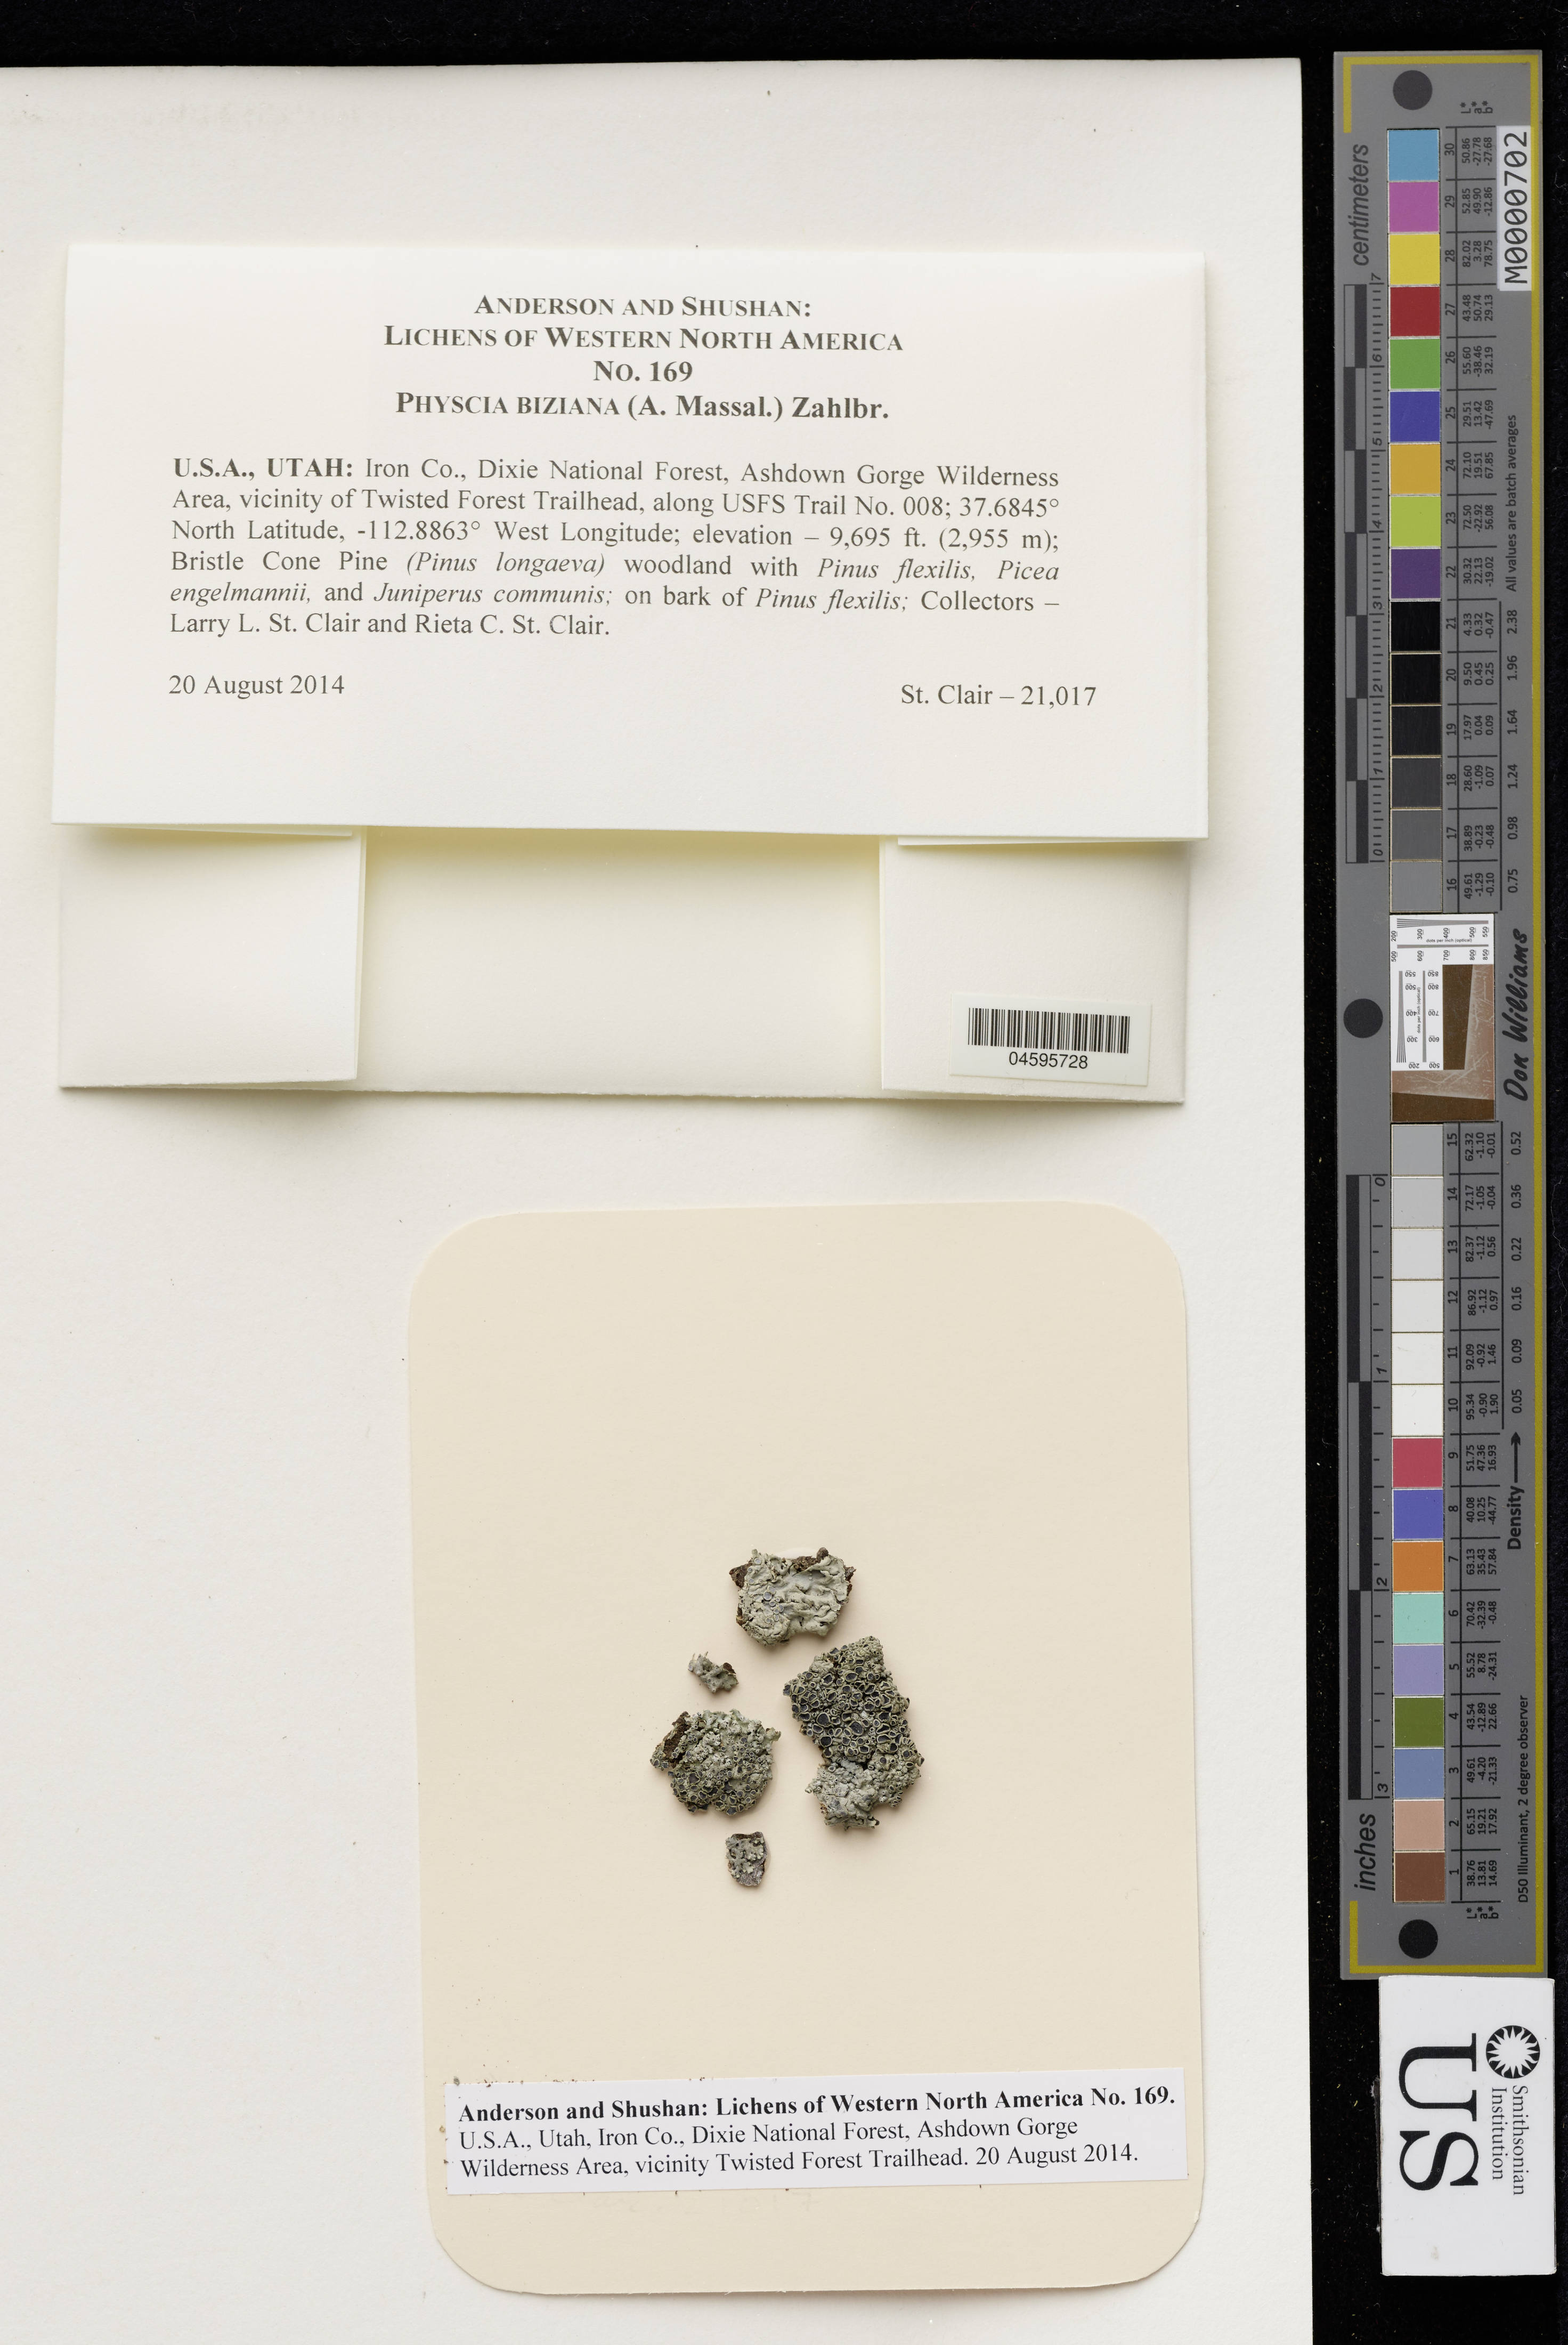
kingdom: Fungi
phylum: Ascomycota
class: Lecanoromycetes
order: Caliciales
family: Physciaceae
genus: Physcia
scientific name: Physcia biziana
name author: (A. Massal.) Zahlbr.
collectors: L.L. St.Clair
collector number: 169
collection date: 2014-08-20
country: United States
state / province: Utah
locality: Iron Co., Dixie National Forest, Ashdown Gorge Wilderness Area, vicinity of Twisted Forest Trailhead, along USFS Trail No. 008.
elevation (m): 2955